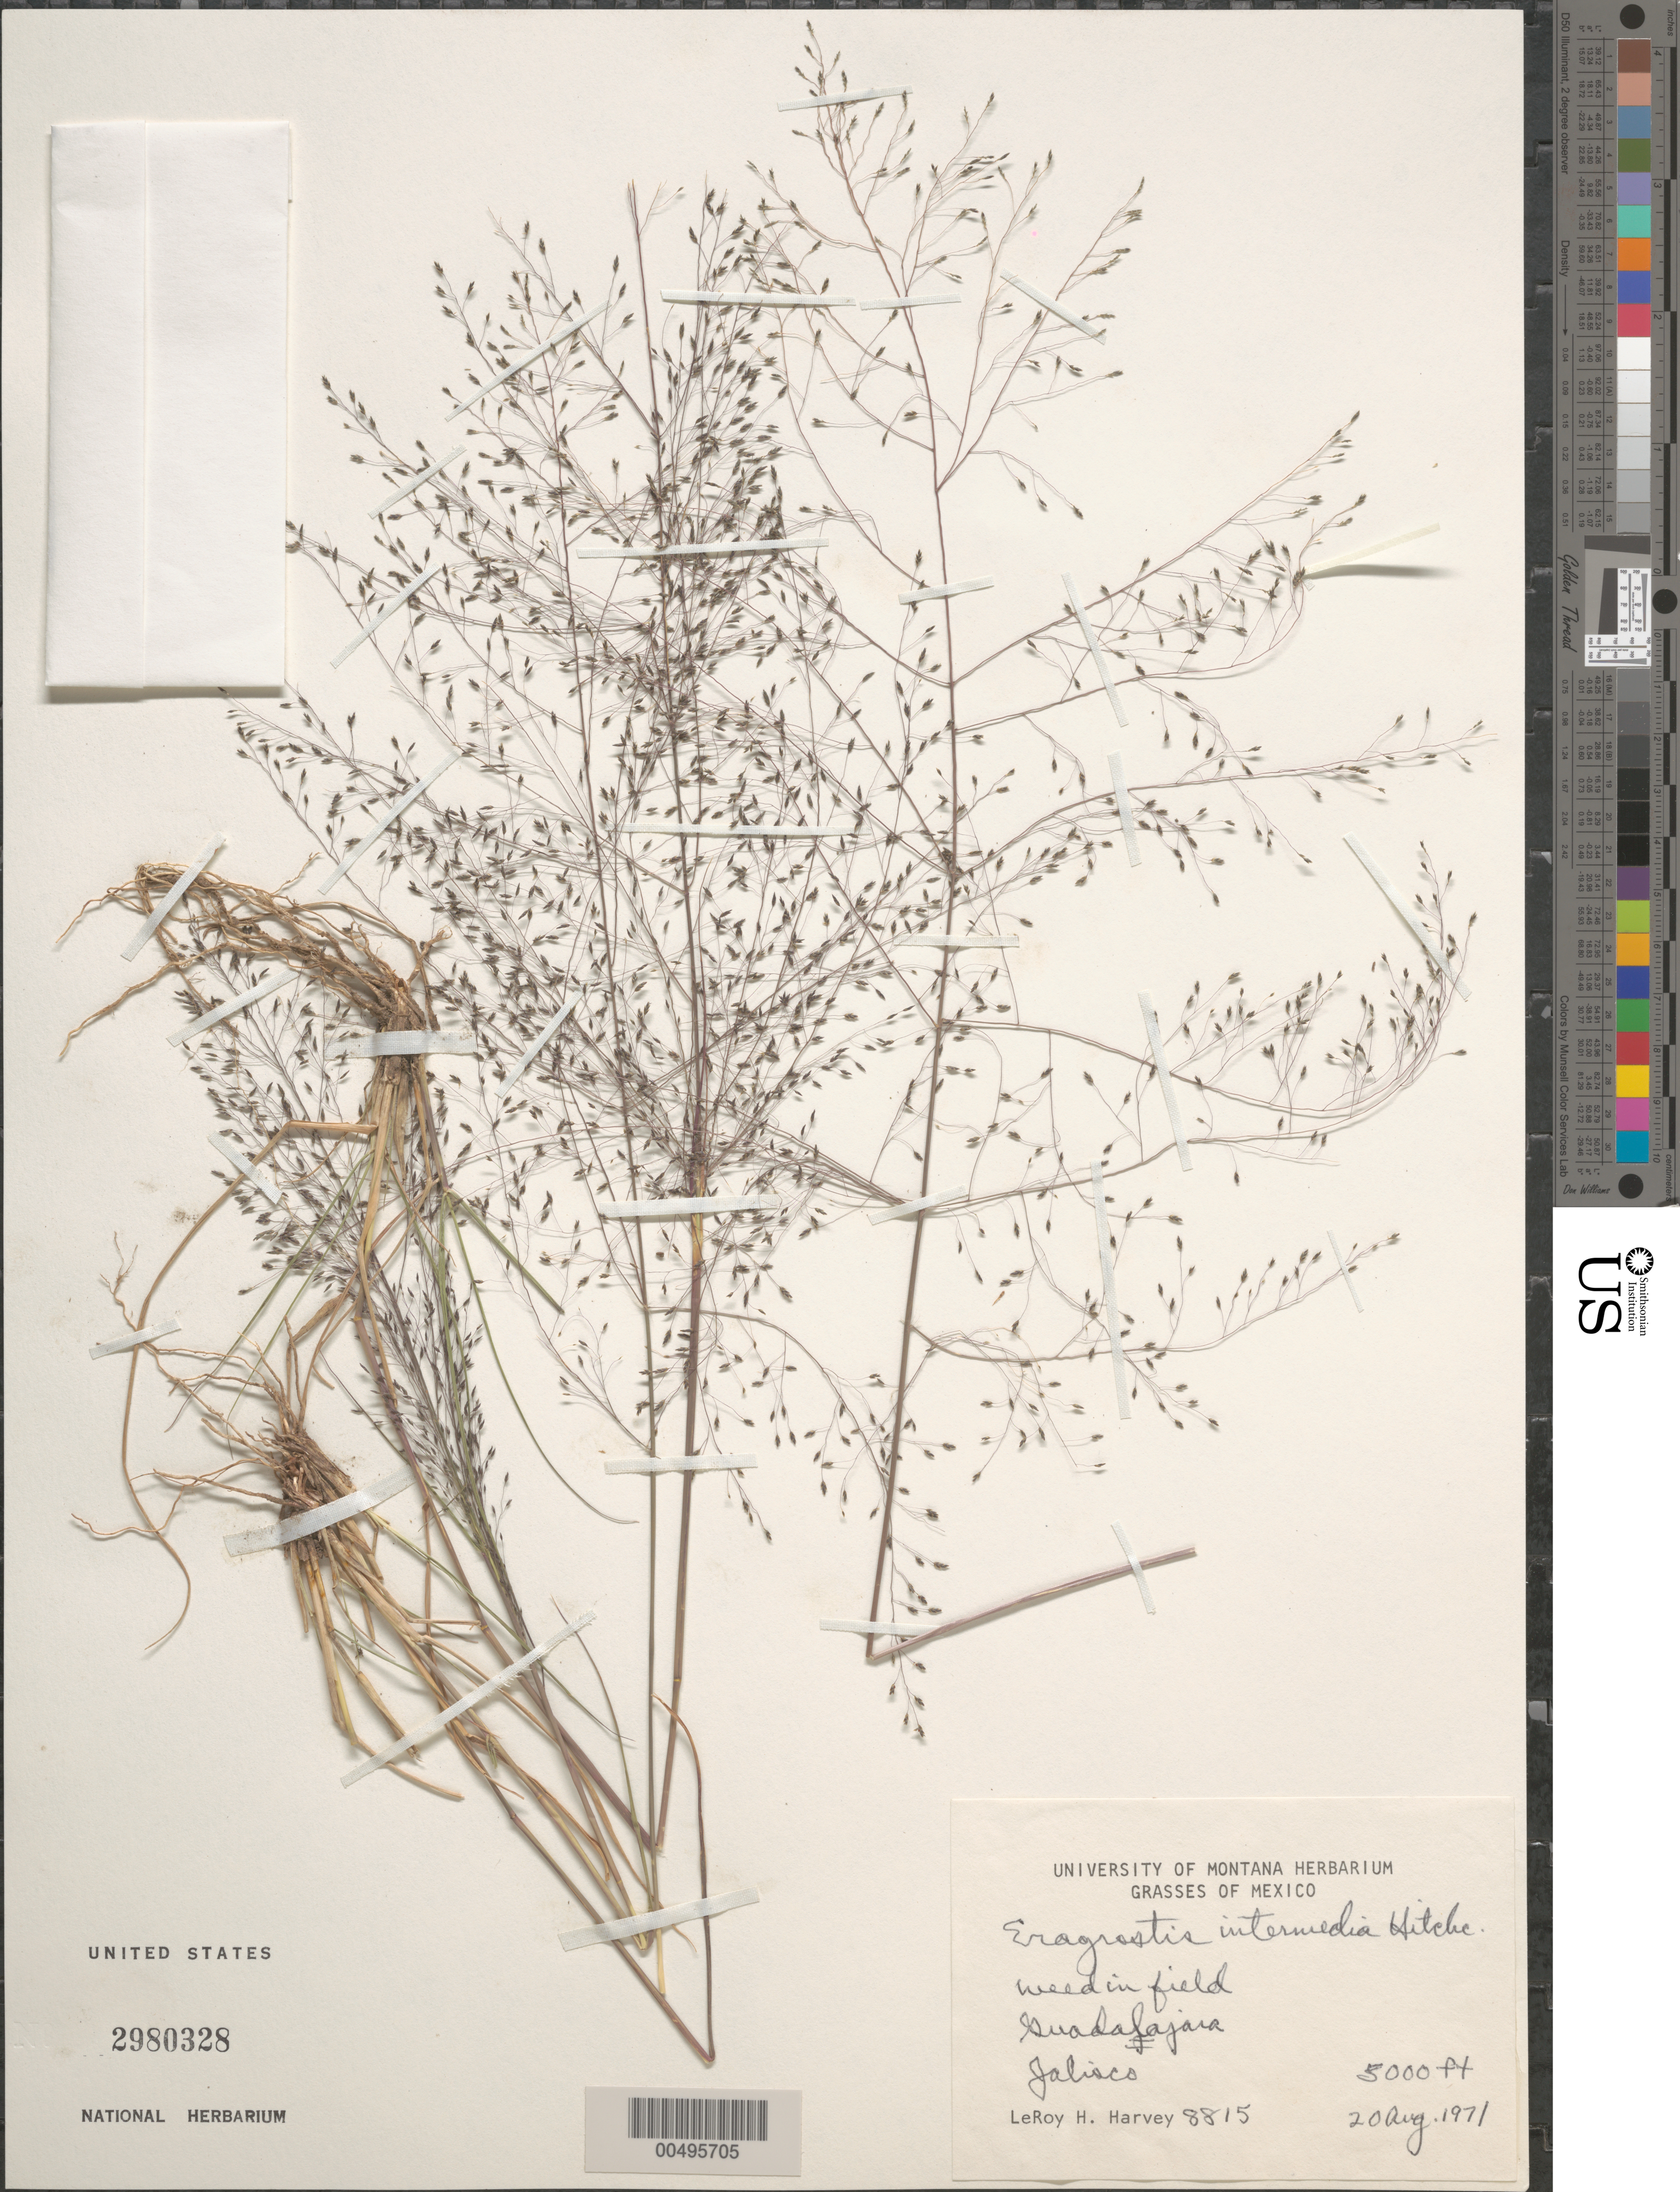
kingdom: Plantae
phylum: Tracheophyta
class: Liliopsida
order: Poales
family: Poaceae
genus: Eragrostis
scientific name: Eragrostis intermedia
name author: Hitchc.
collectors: L. H. Harvey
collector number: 8815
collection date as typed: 20 Aug 1971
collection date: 1971-08-20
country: Mexico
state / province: Jalisco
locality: Guadalajara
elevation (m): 1524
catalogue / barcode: US 2980328